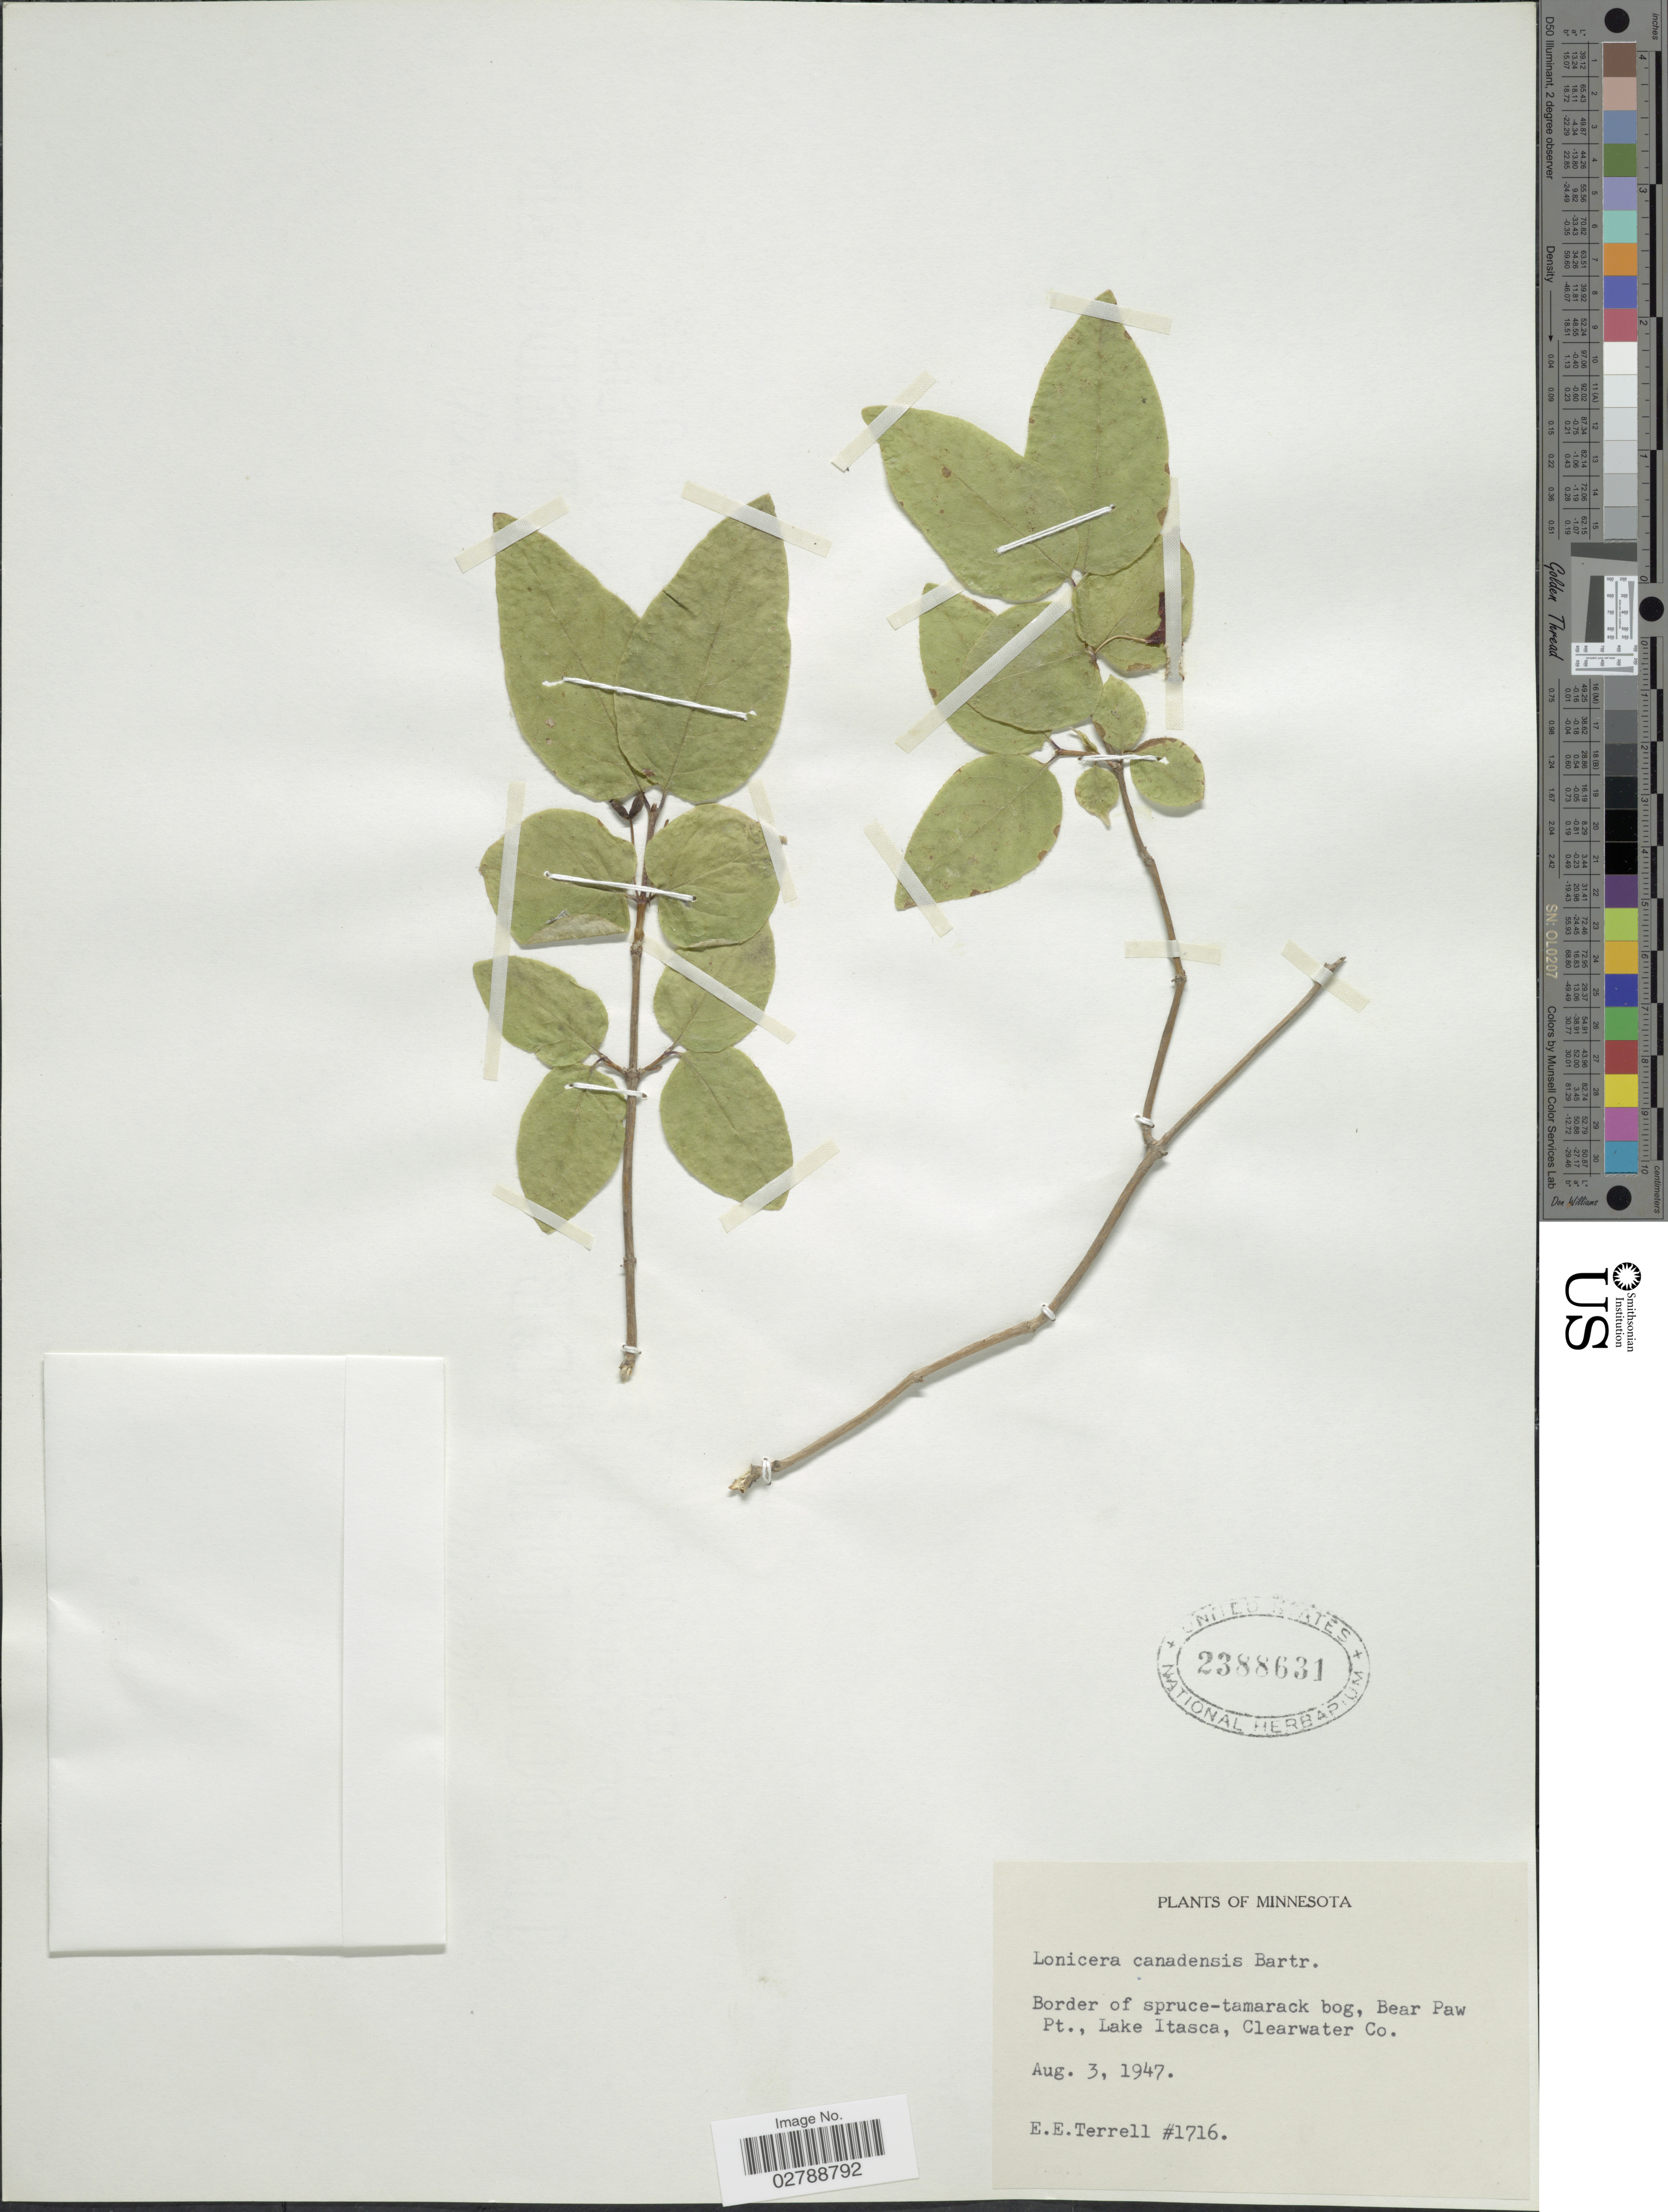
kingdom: Plantae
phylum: Tracheophyta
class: Magnoliopsida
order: Dipsacales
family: Caprifoliaceae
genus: Lonicera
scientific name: Lonicera canadensis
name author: Bartram & W. Bartram ex Marshall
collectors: E. E. Terrell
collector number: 1716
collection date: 1947-08-03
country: United States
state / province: Minnesota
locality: Border of spruce-tamarack bog, Bear Paw Pt., Lake Itasca, Clearwater Co.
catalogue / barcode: US 2388631